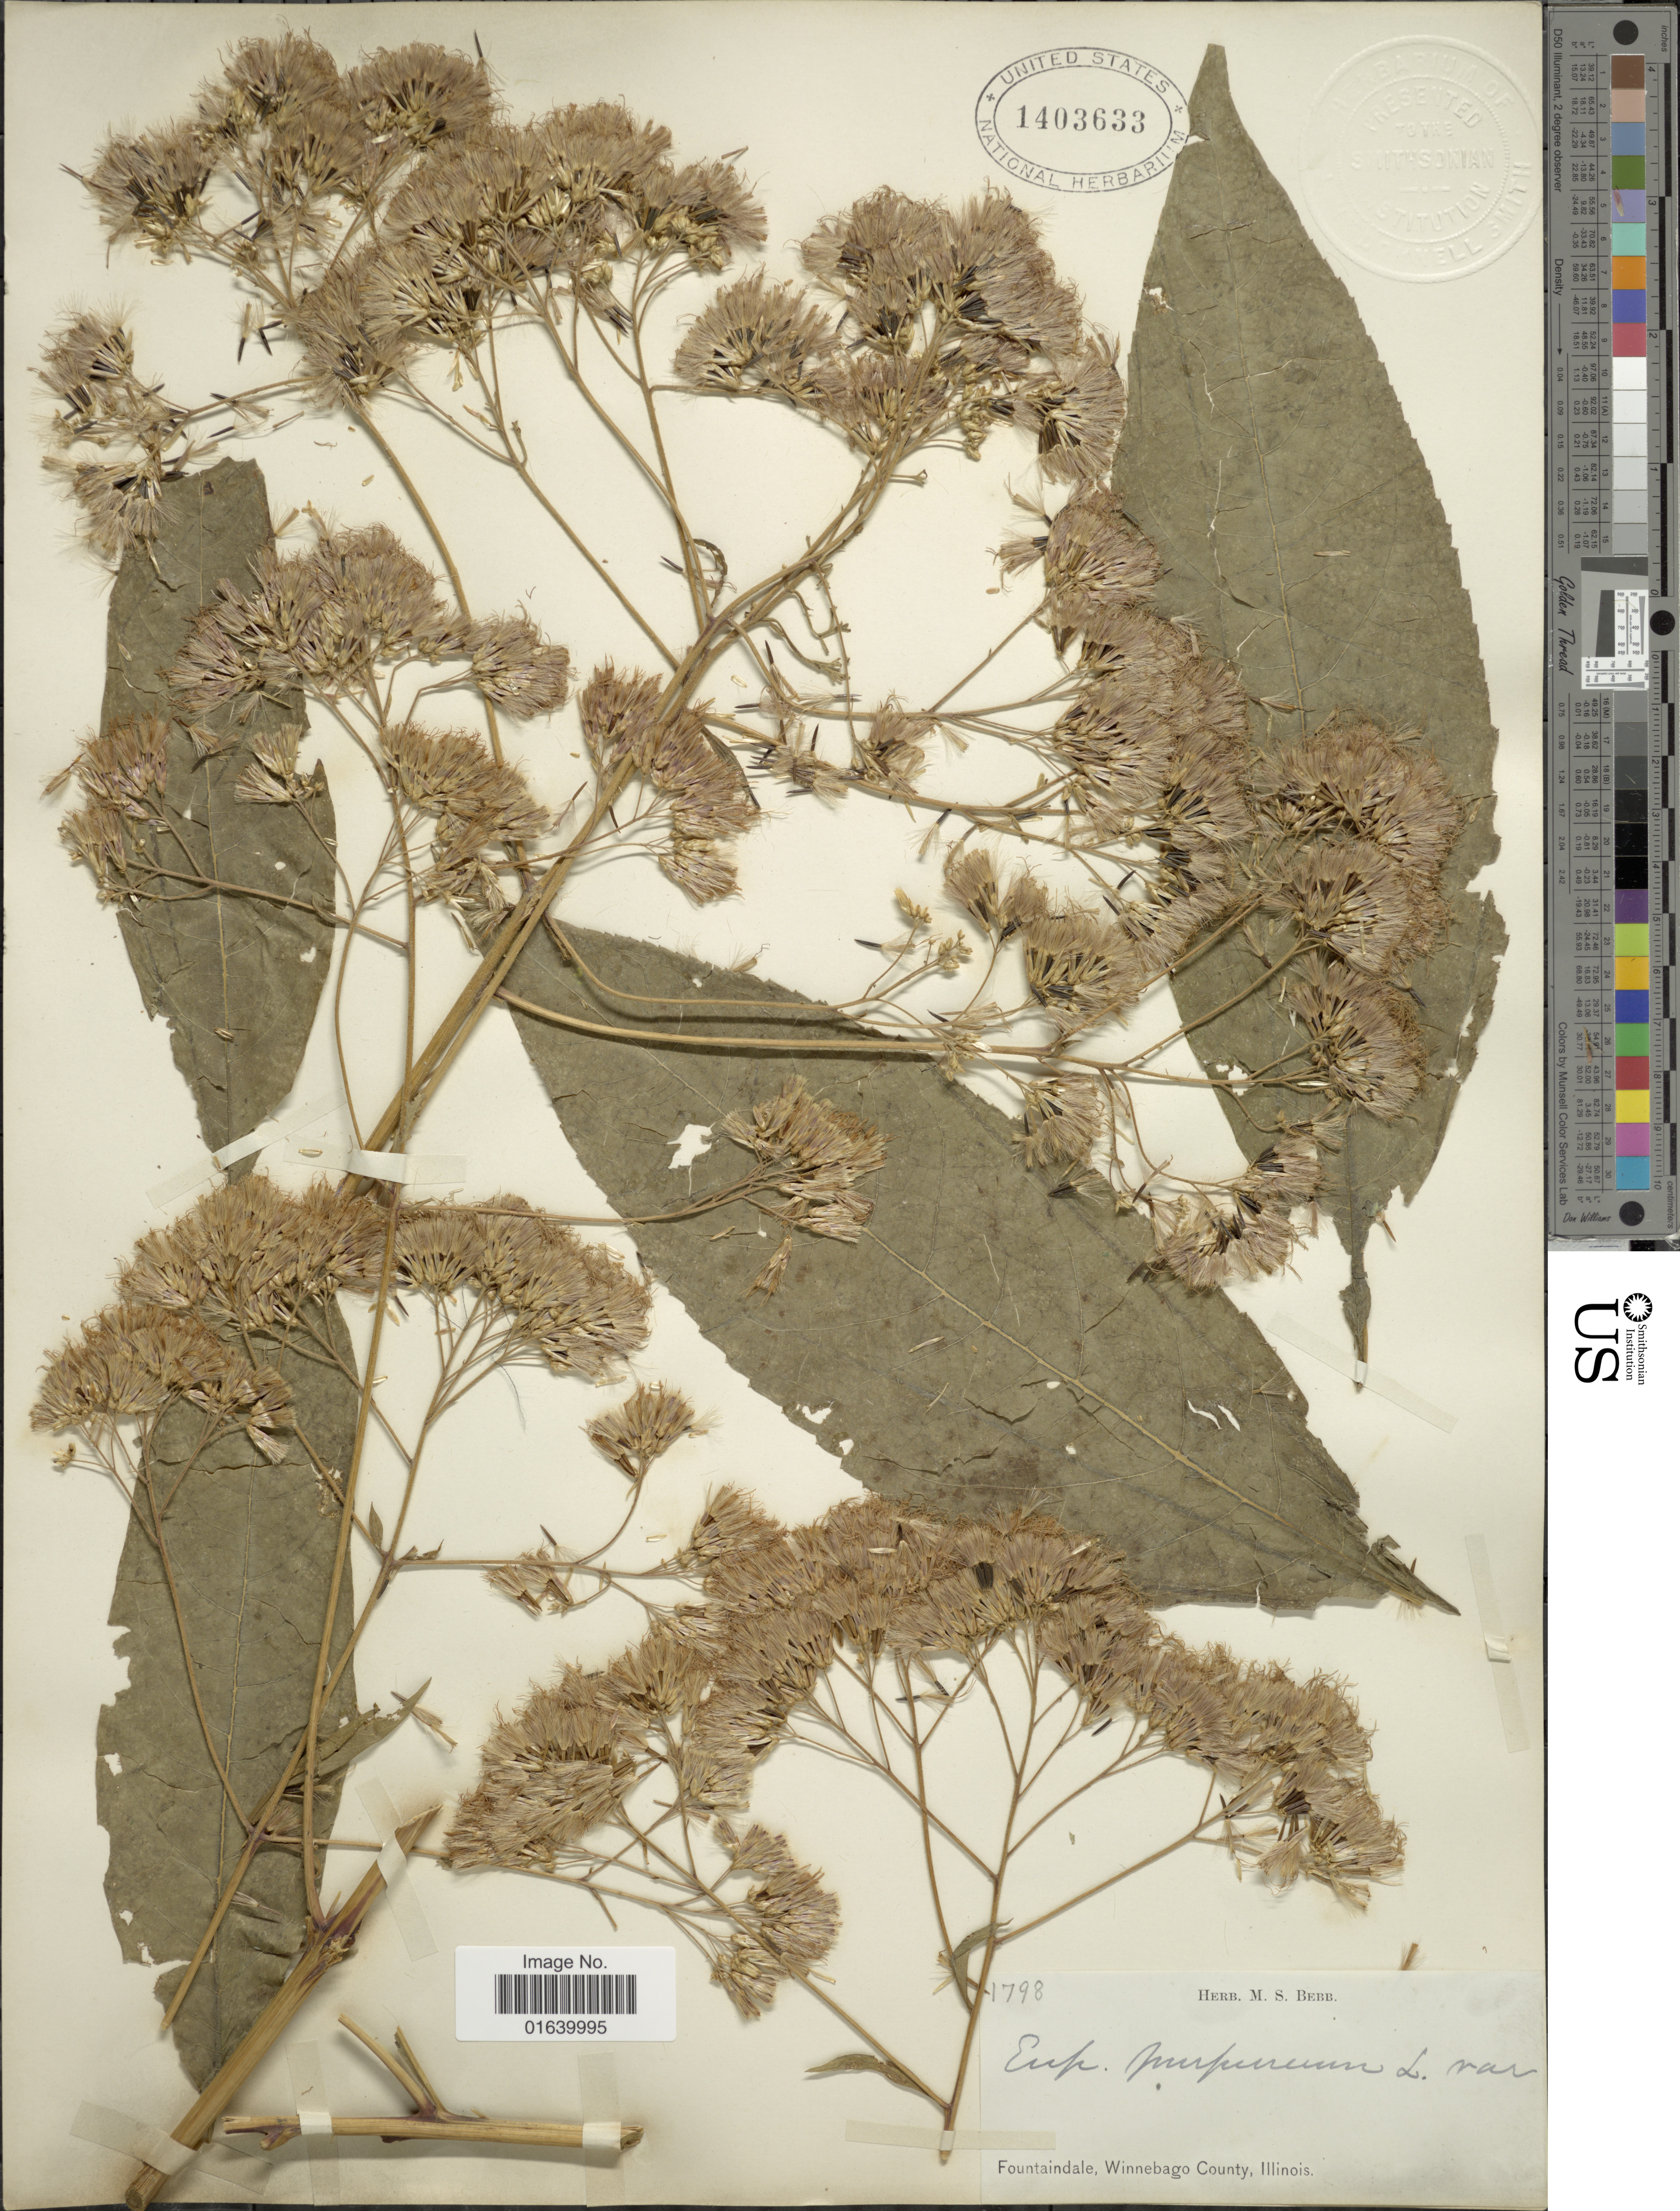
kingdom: Plantae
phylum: Tracheophyta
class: Magnoliopsida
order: Asterales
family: Asteraceae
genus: Eupatorium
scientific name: Eupatorium purpureum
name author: (L.) E.E. Lamont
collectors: ex Herb. M. S. Bebb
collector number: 1798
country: United States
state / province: Illinois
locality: Illinois, Fountaindales, Winnebago County.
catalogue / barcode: US 1403633